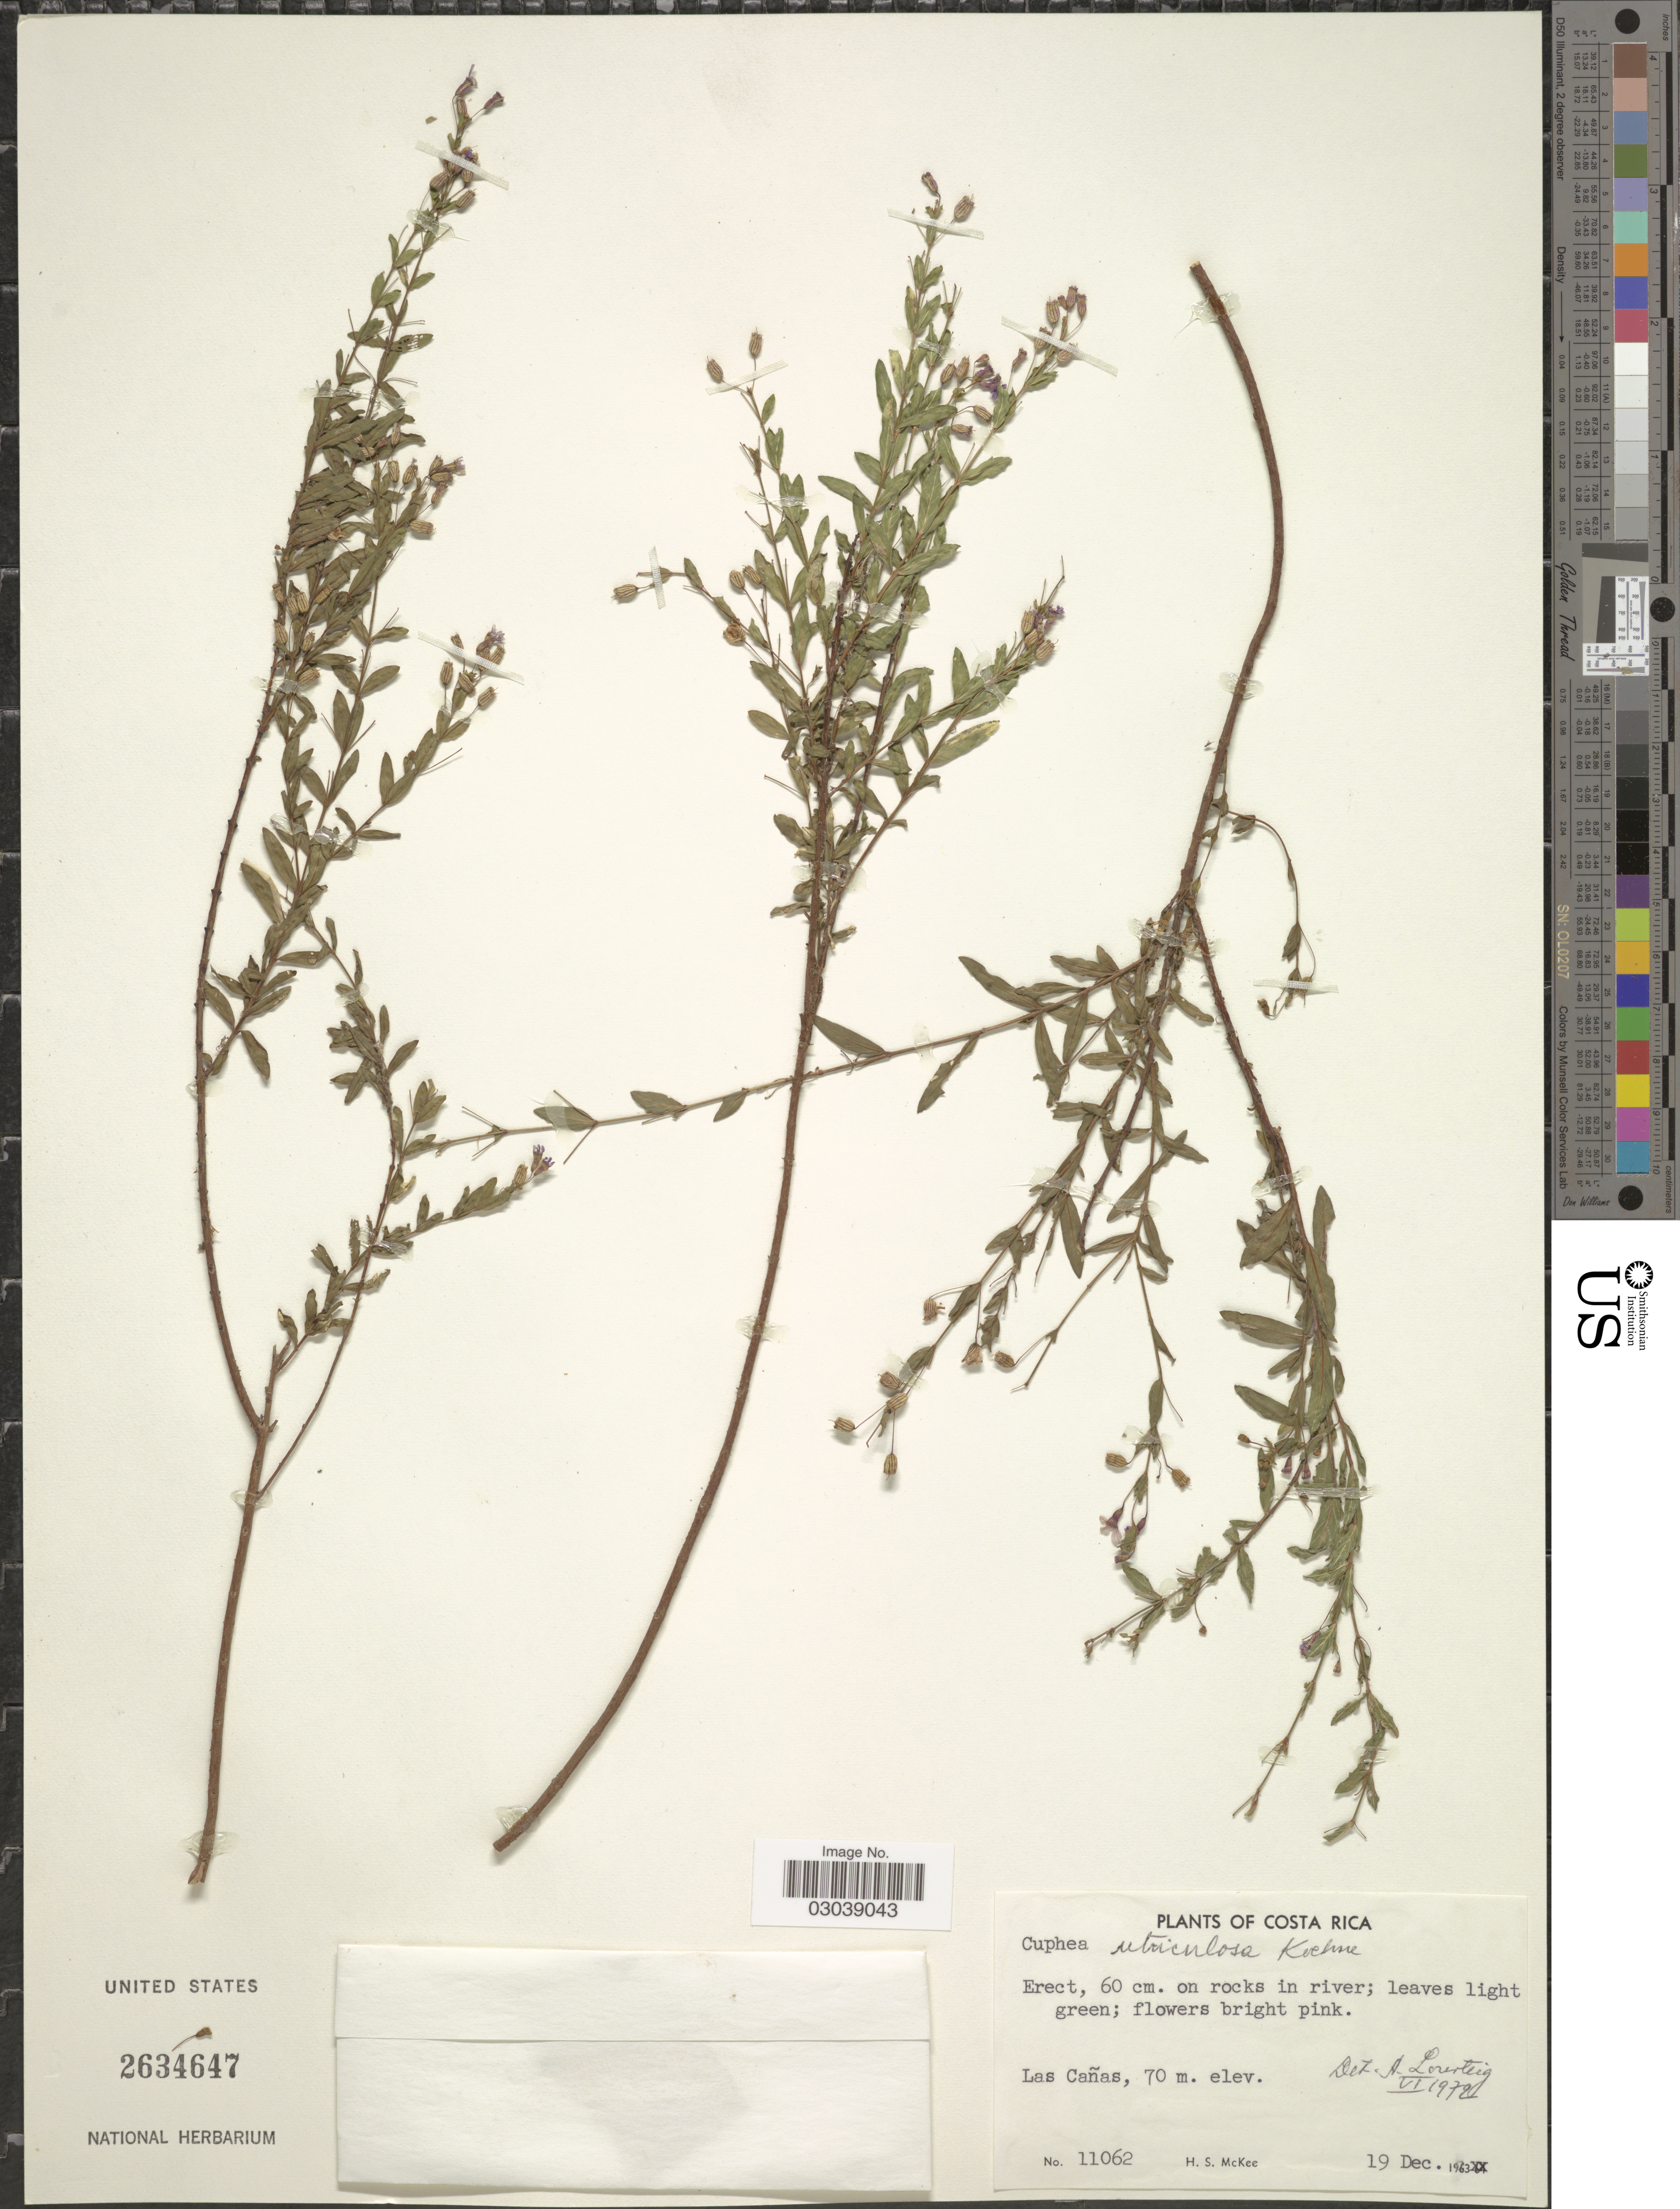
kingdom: Plantae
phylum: Tracheophyta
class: Magnoliopsida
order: Myrtales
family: Lythraceae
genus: Cuphea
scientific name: Cuphea utriculosa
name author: Koehne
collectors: H. S. McKee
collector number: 11062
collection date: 1963-12-19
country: Costa Rica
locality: Las Cañas.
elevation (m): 70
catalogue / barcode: US 2634647